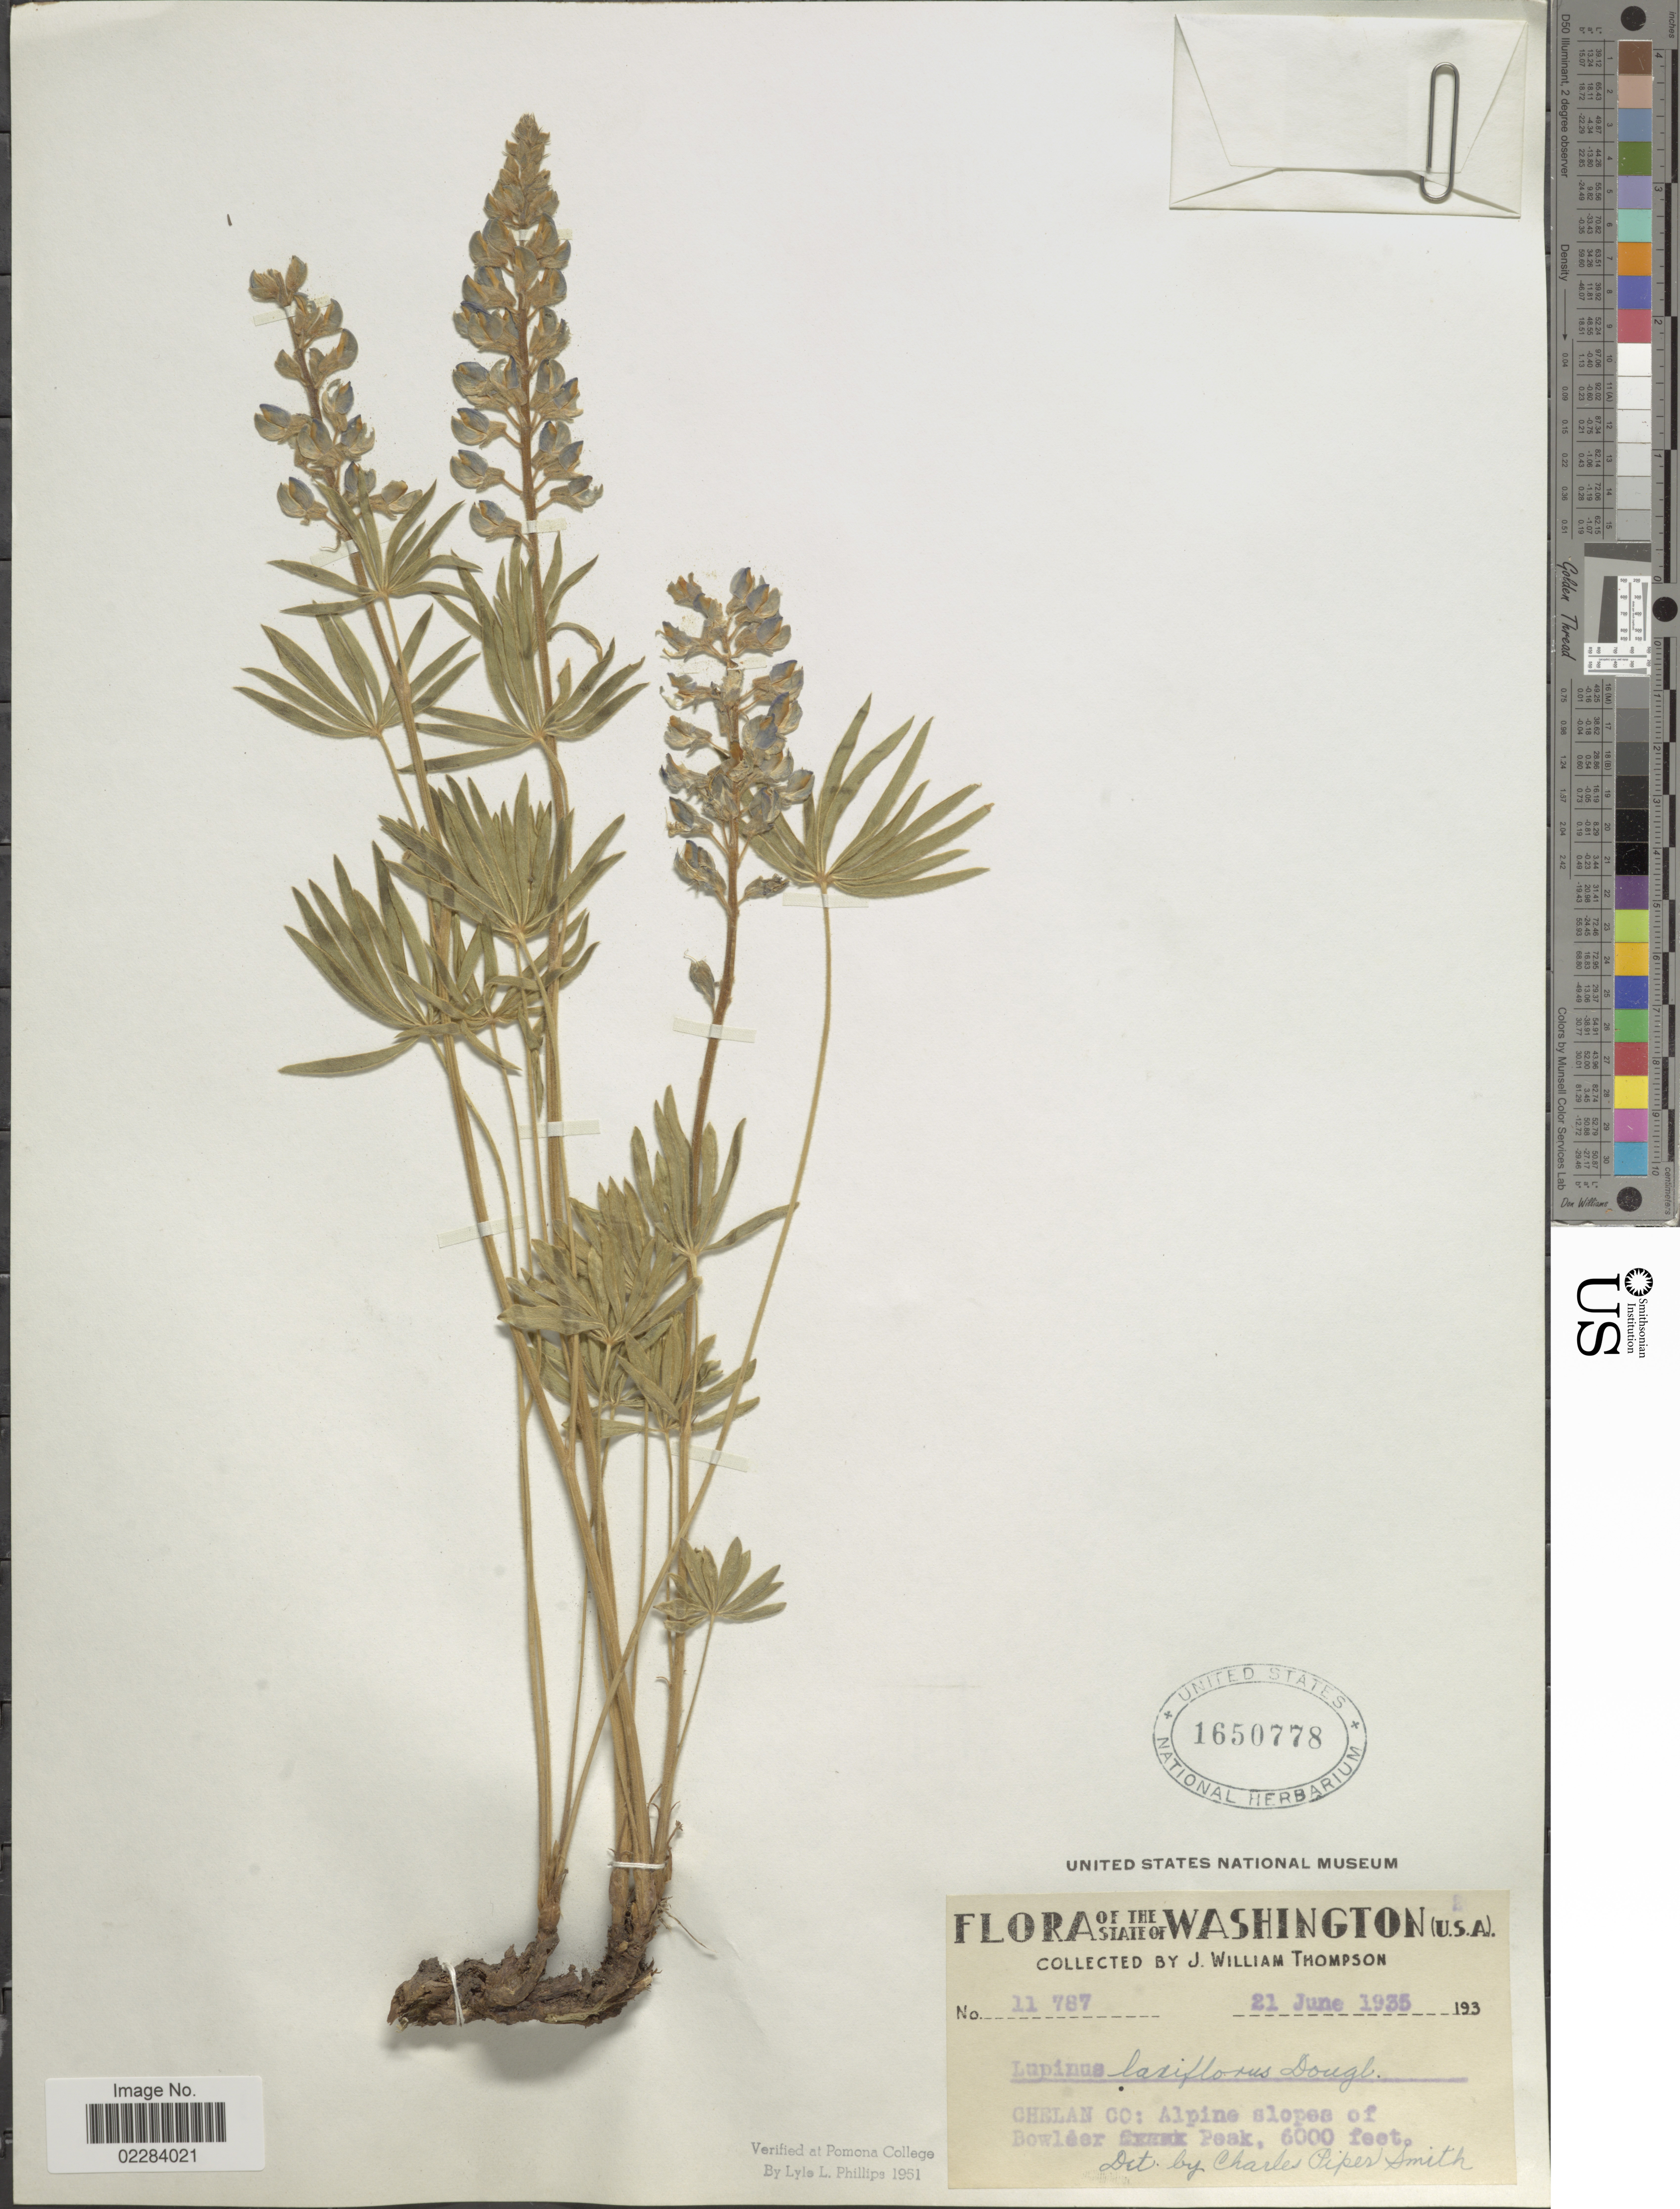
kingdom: Plantae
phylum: Tracheophyta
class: Magnoliopsida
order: Fabales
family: Fabaceae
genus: Lupinus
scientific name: Lupinus arbustus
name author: Lindl.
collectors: J. W. Thompson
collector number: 11787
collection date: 1935-06-21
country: United States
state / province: Washington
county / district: Chelan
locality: Chelan Co.: Bowleer Peak.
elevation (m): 1829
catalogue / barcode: US 1650778